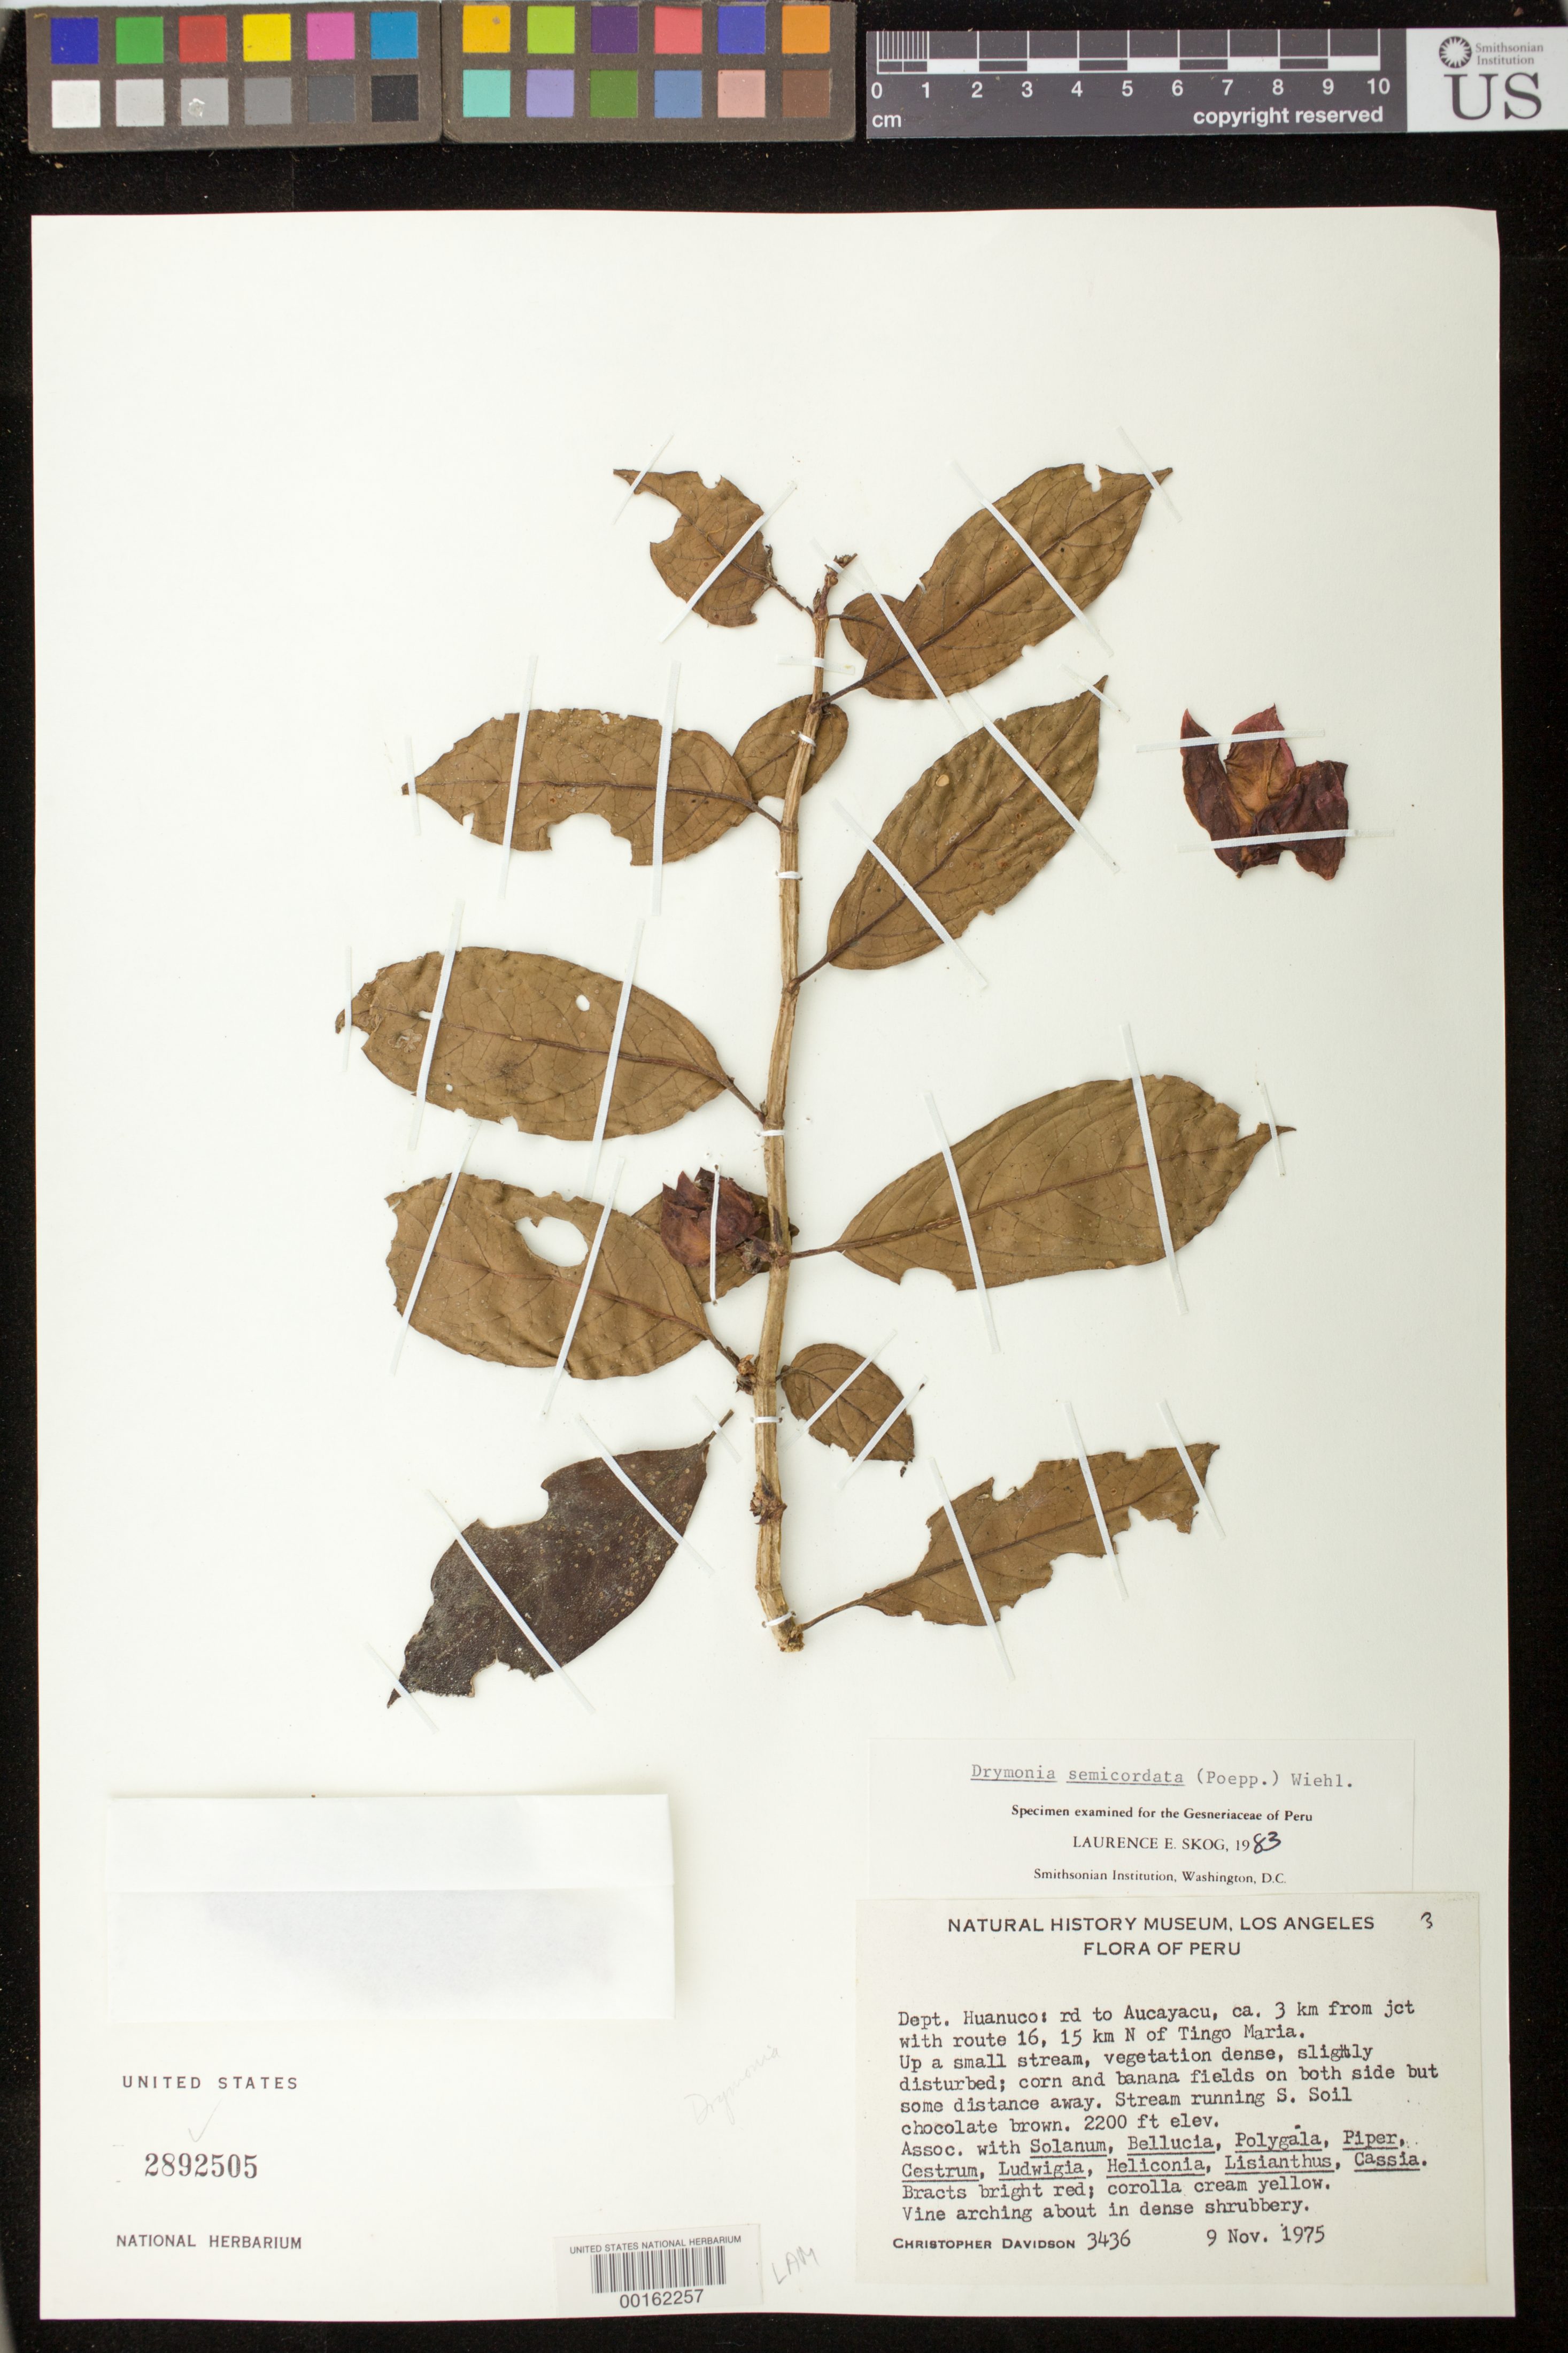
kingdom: Plantae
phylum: Tracheophyta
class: Magnoliopsida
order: Lamiales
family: Gesneriaceae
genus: Drymonia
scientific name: Drymonia semicordata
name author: (Poepp.) Wiehler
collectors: C. Davidson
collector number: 3436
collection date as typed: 09 Nov 1975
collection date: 1975-11-09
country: Peru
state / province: Huánuco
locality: Rd to Aucayacu, about 3 km from jct with route 16, 15 km N of Tingo Maria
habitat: Up a small stream, vegetation dense, slightly disturbed ...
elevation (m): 671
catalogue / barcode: US 2892505